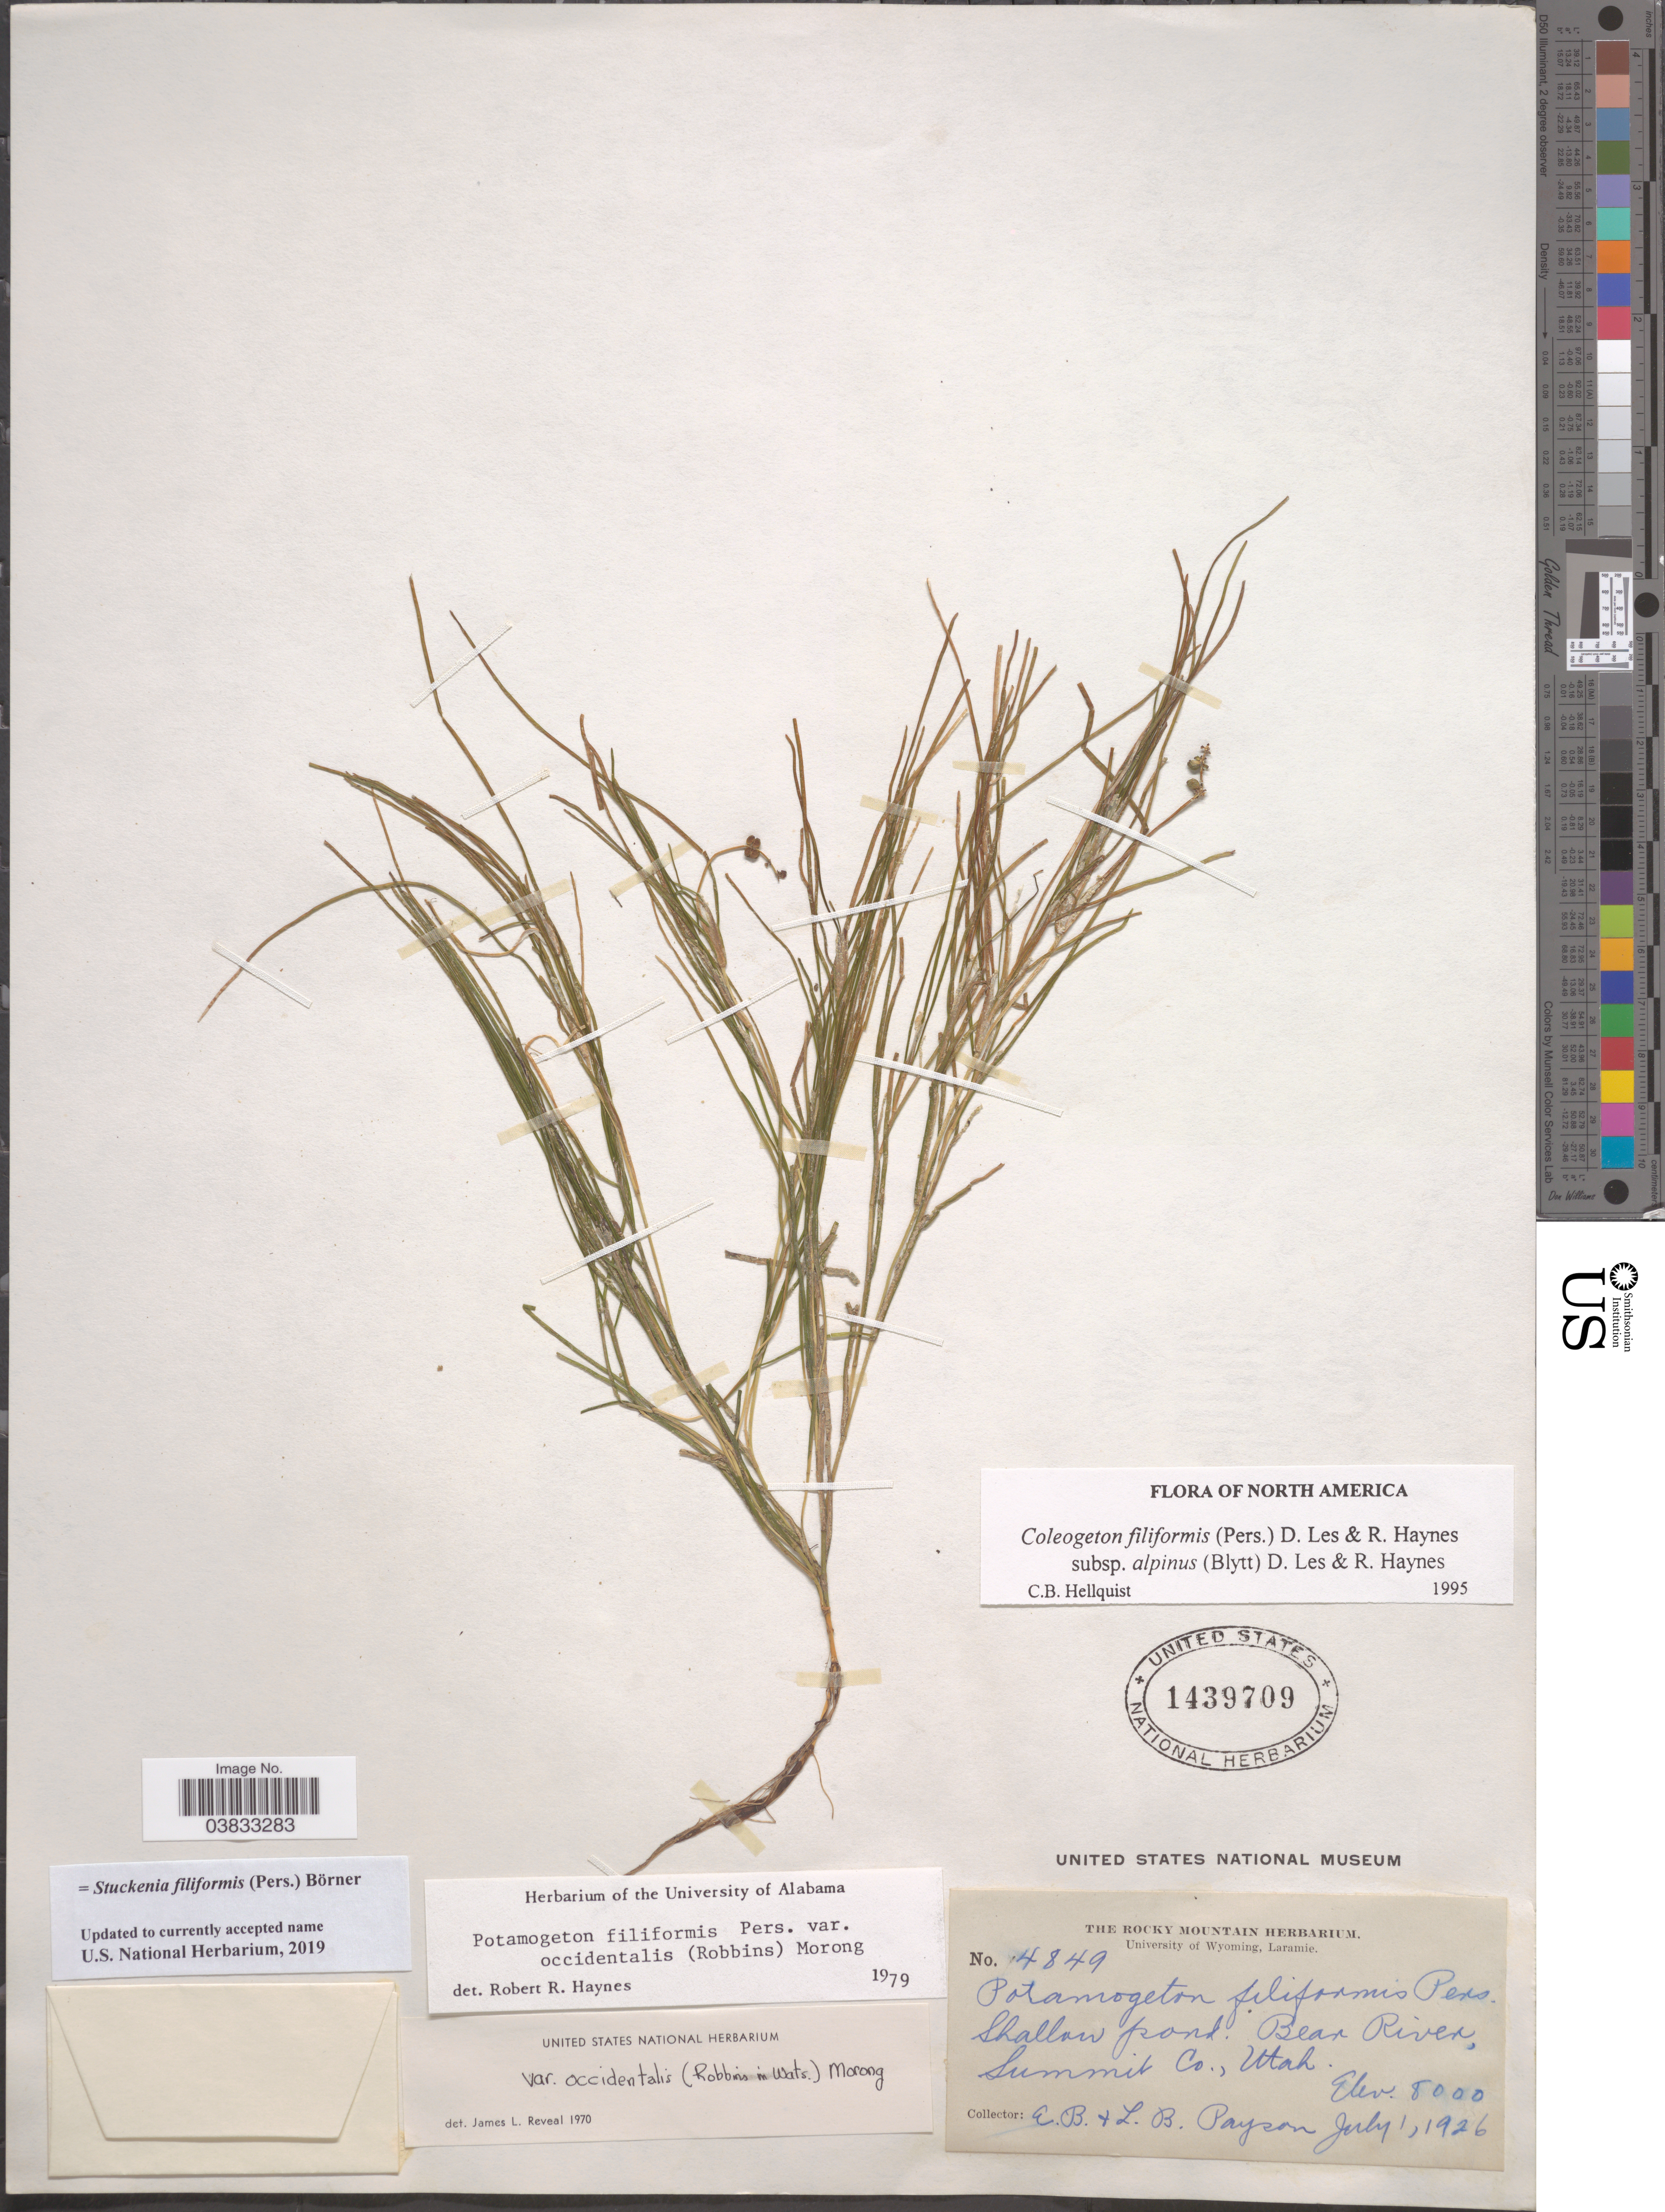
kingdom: Plantae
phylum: Tracheophyta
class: Liliopsida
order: Alismatales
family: Potamogetonaceae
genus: Stuckenia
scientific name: Stuckenia filiformis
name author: (Pers.) Börner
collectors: E. B. Payson & L. Payson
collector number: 4849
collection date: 1926-07-01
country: United States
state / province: Utah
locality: Bear River, Summit Co.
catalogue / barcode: US 1439709